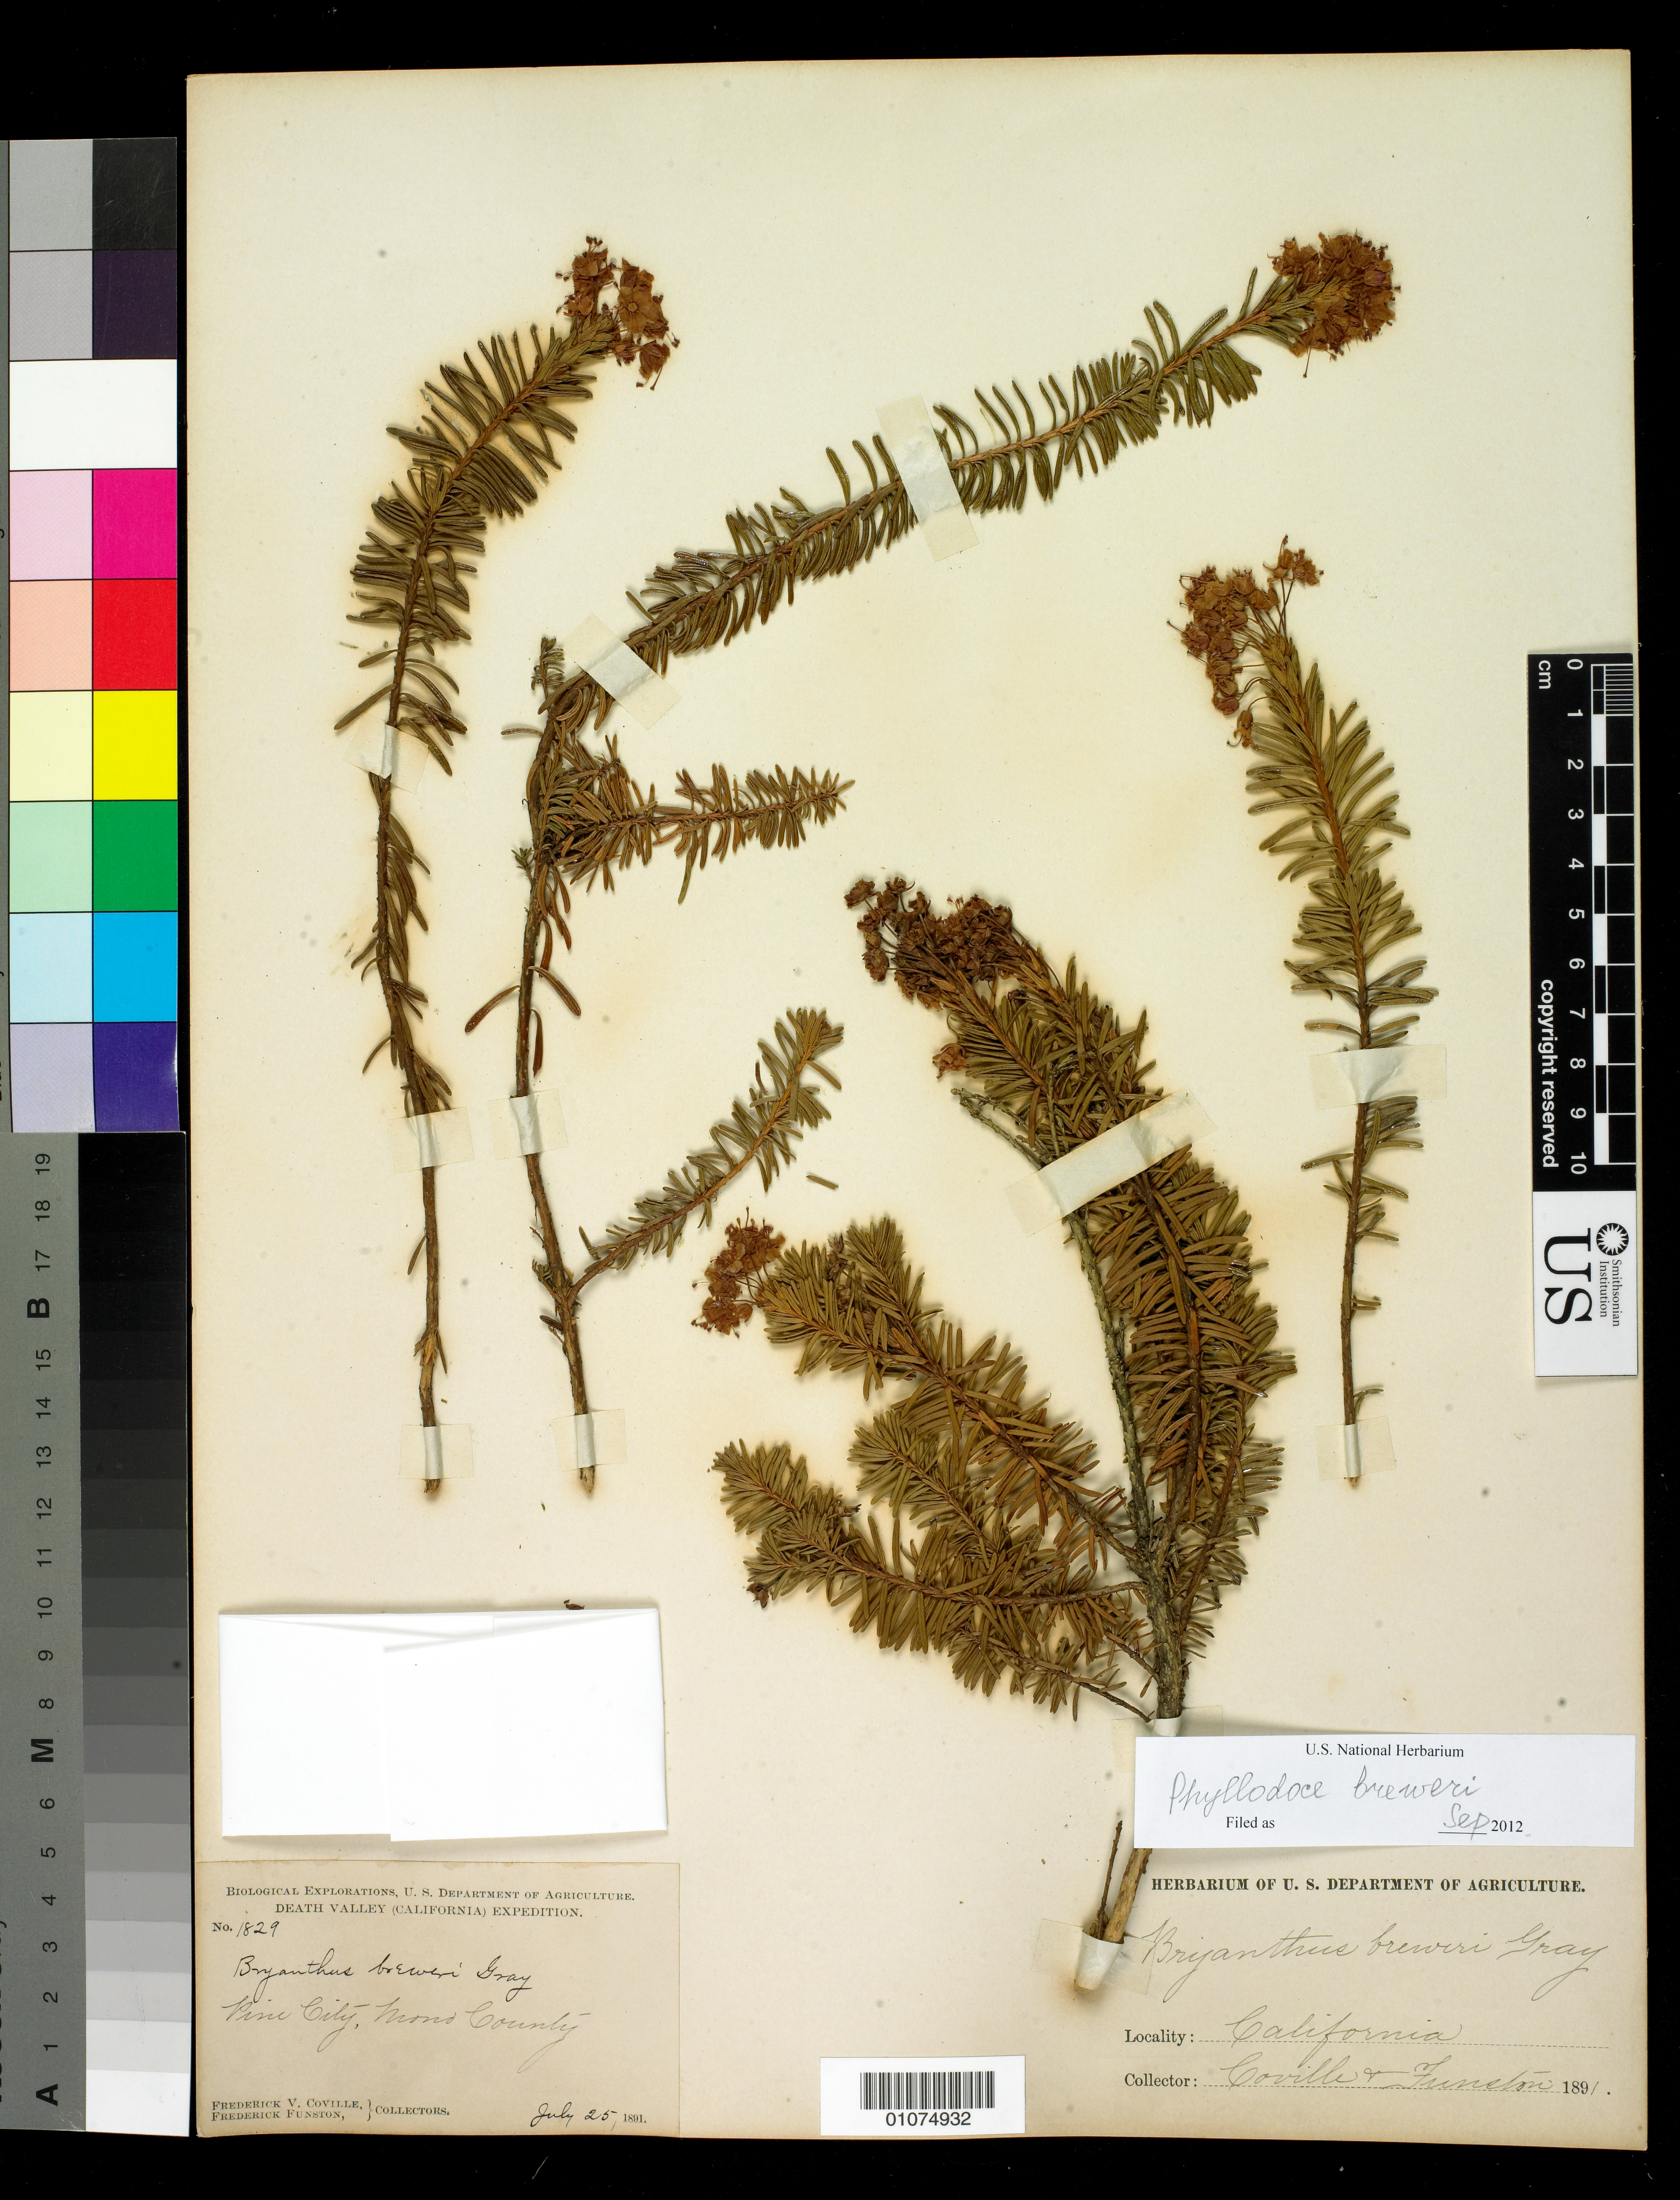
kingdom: Plantae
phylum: Tracheophyta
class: Magnoliopsida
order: Ericales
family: Ericaceae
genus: Phyllodoce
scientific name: Phyllodoce breweri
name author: (A. Gray) A. Heller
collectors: F. V. Coville & F. Funston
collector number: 1829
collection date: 1891-07-25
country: United States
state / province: California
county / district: Mono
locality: Pine City